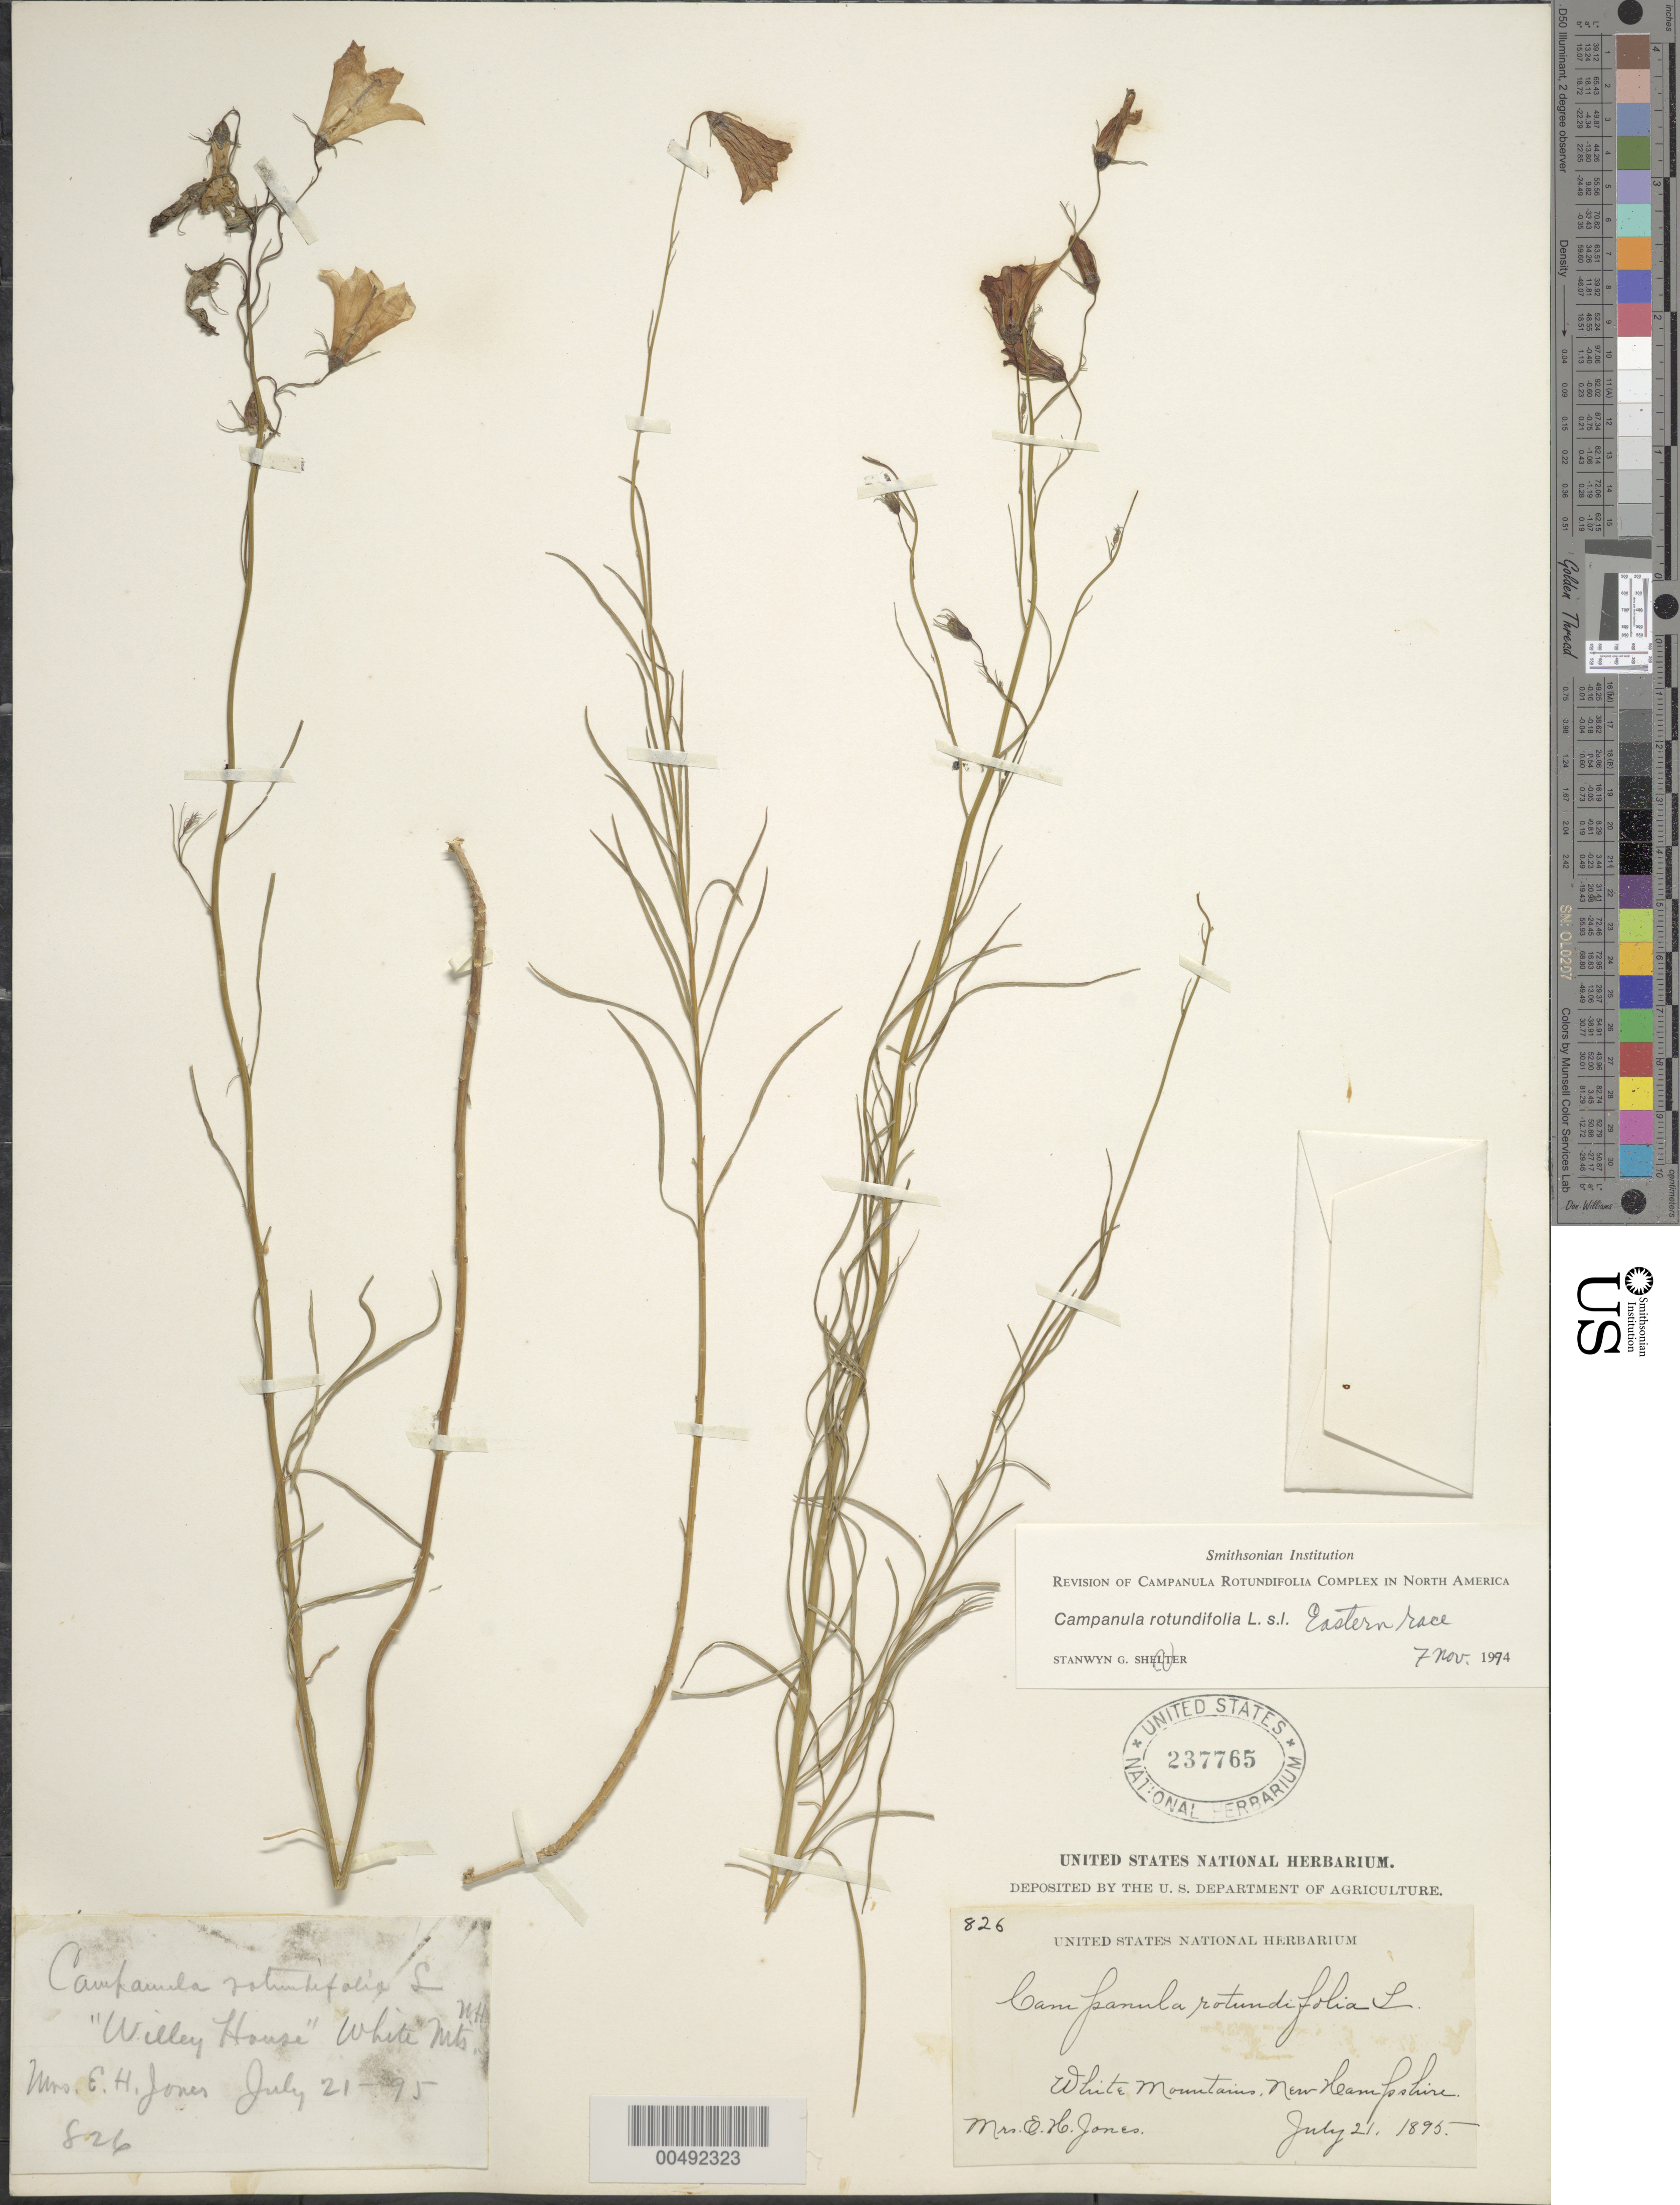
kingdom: Plantae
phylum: Tracheophyta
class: Magnoliopsida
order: Asterales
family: Campanulaceae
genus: Campanula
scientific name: Campanula rotundifolia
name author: L.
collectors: E. H. Jones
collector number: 826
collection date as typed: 21 Jul 1895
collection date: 1895-07-21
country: United States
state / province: New Hampshire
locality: White Mountains, "Willey House"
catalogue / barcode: US 237765